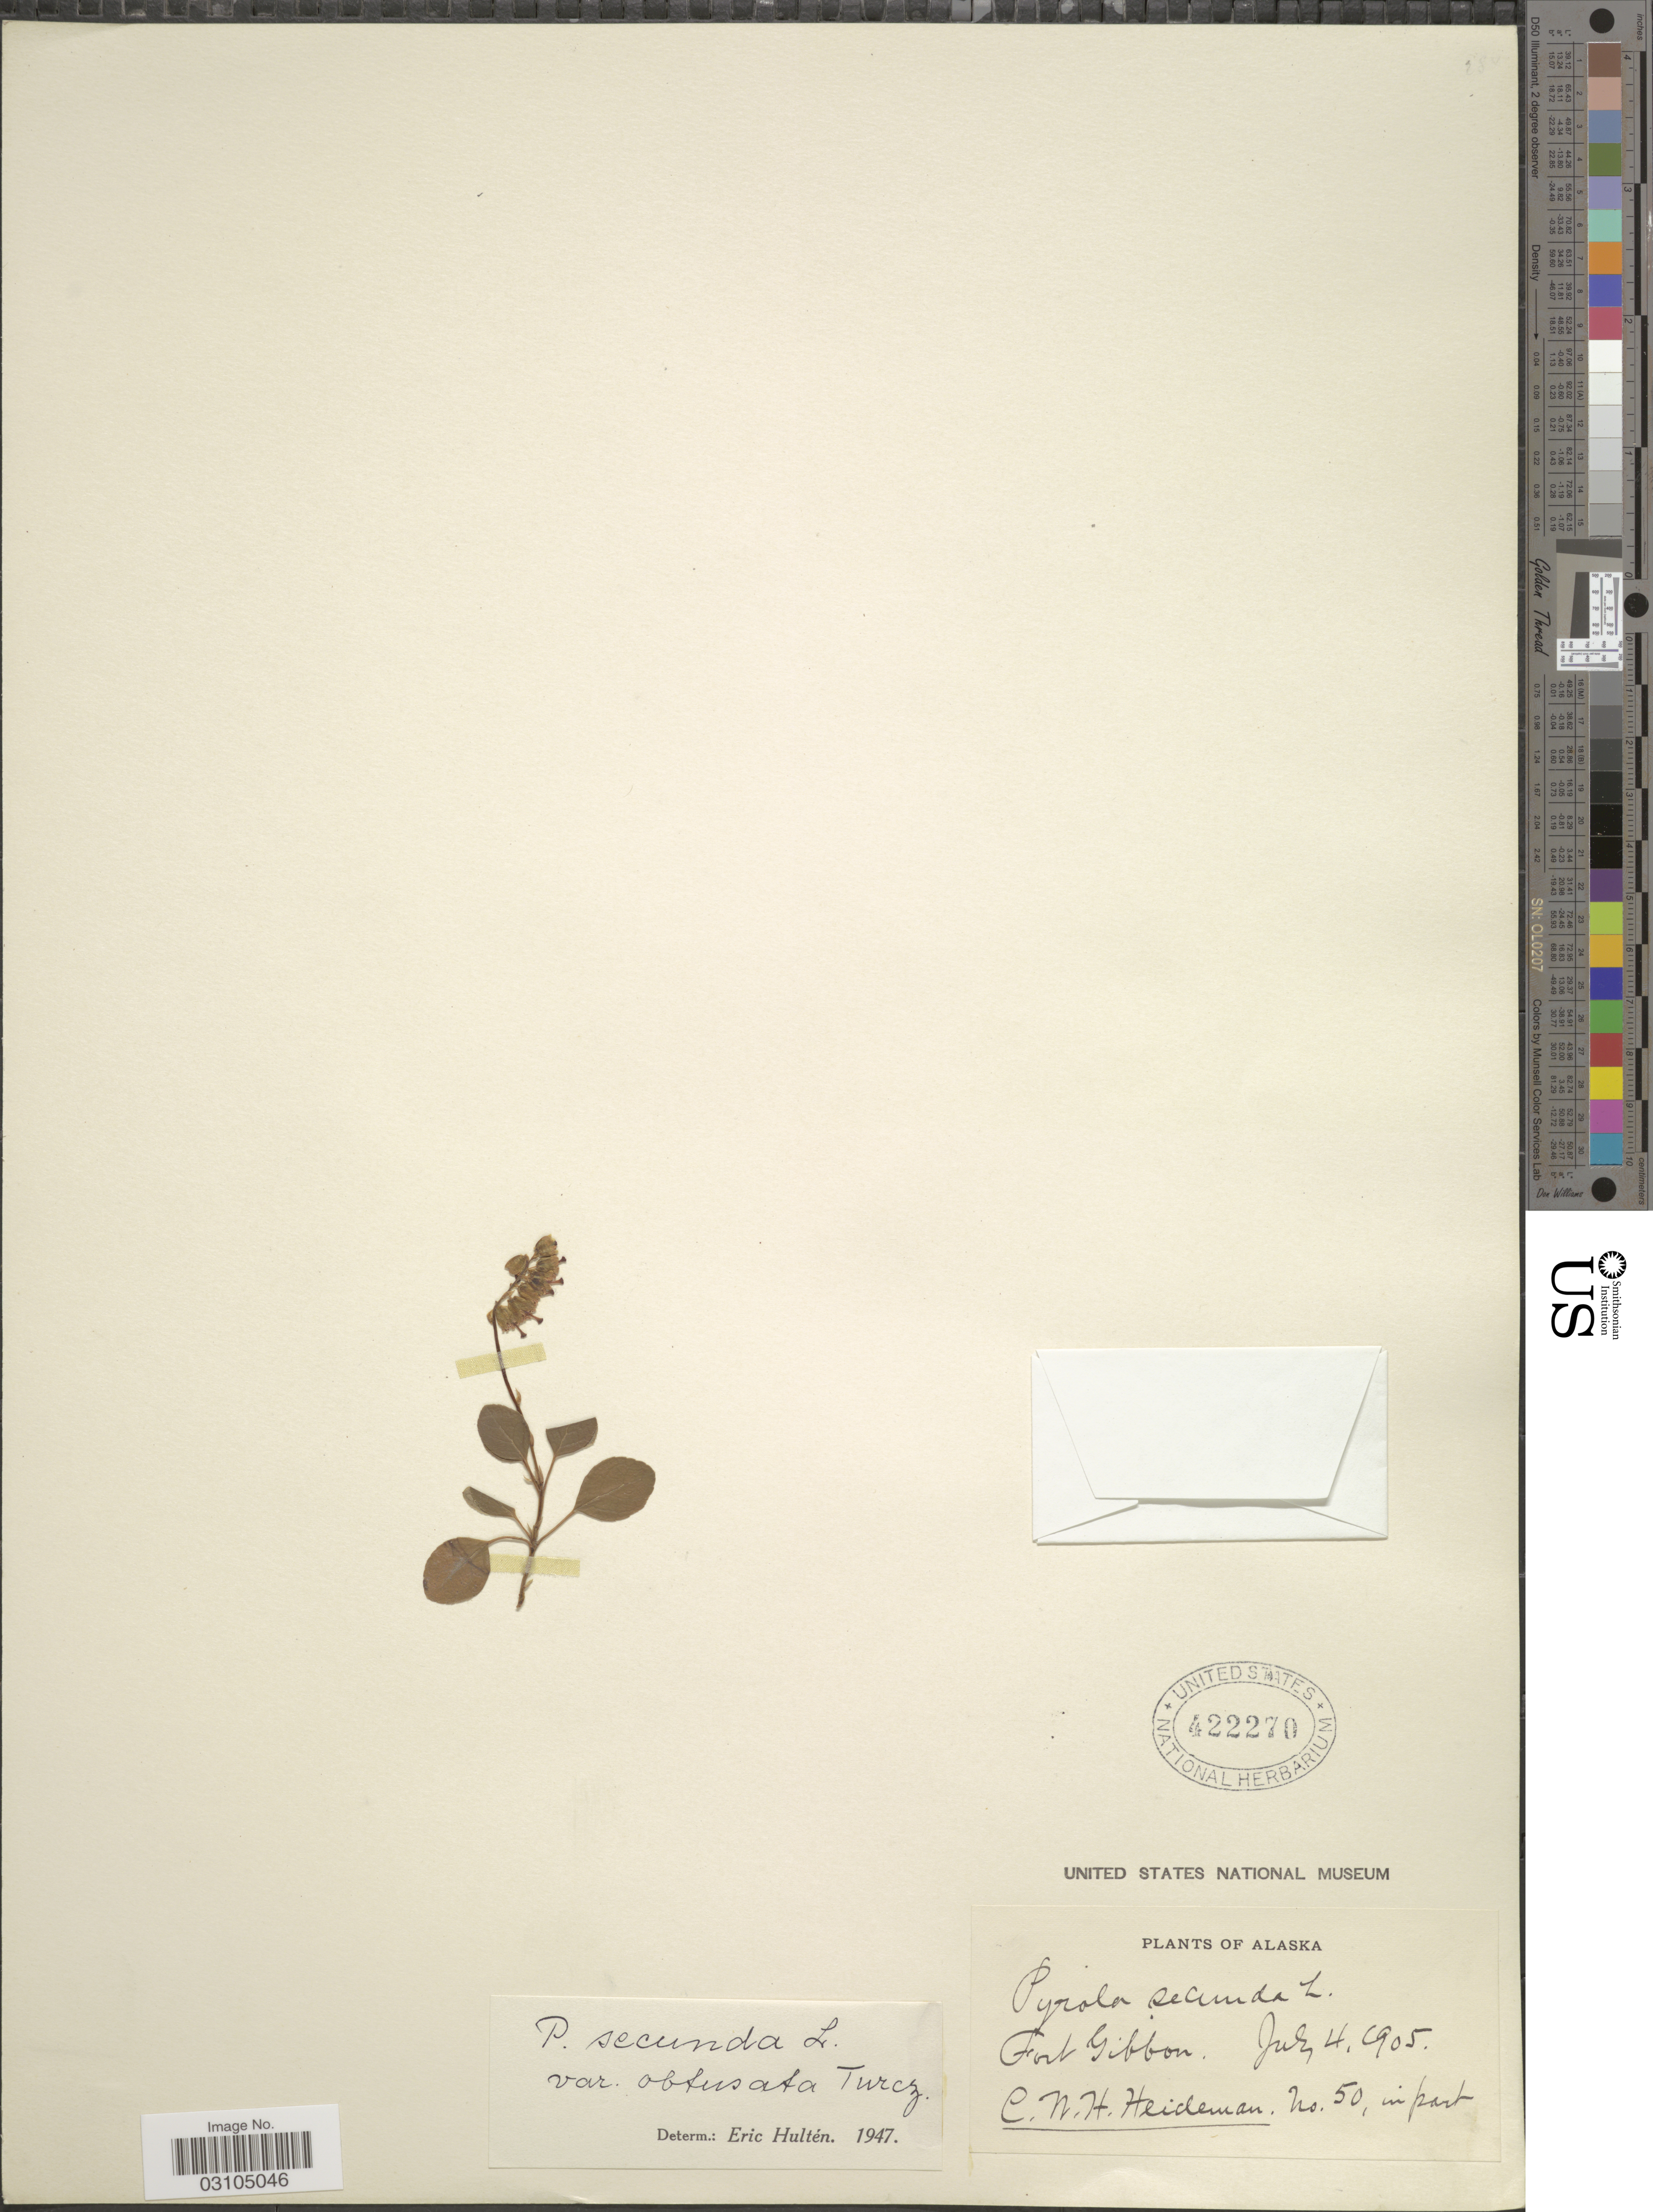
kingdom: Plantae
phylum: Tracheophyta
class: Magnoliopsida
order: Ericales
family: Ericaceae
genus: Orthilia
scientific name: Orthilia secunda var. obtusata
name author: (Turcz.) House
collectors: C. Heideman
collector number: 50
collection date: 1905-07-04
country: United States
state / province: Alaska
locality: Fort Gibbon.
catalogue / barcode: US 422270